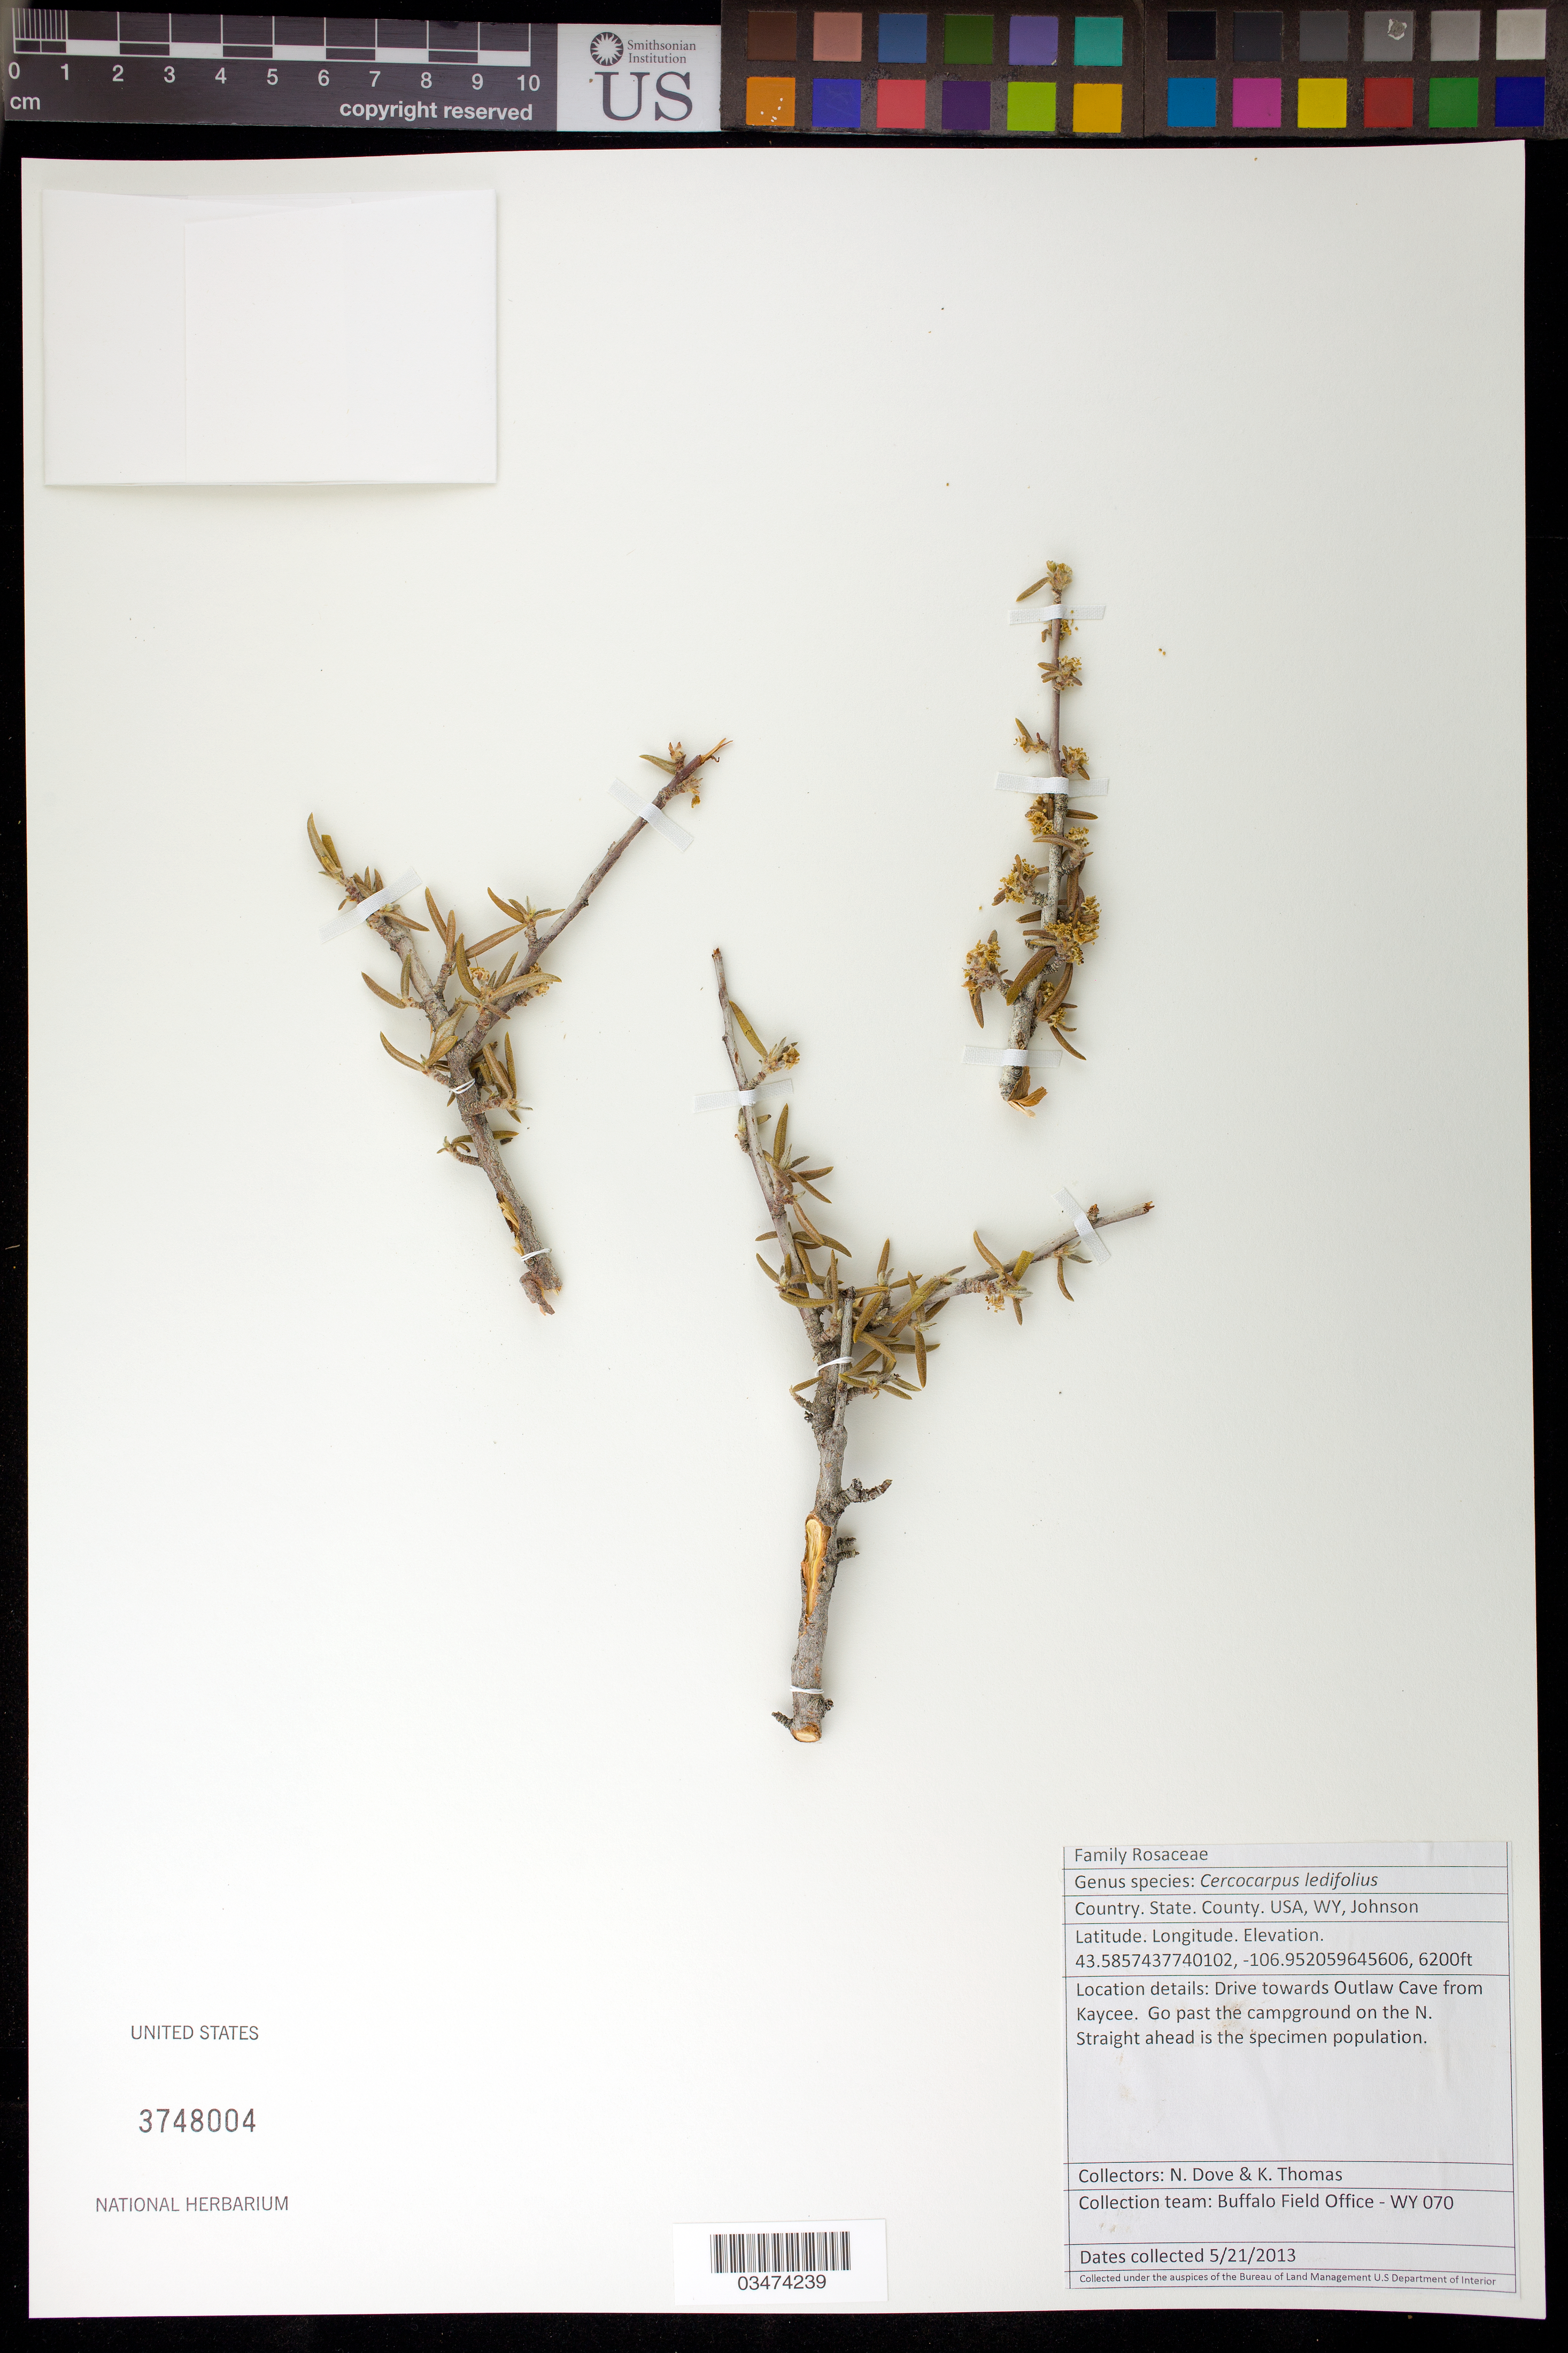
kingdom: Plantae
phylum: Tracheophyta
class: Magnoliopsida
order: Rosales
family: Rosaceae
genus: Cercocarpus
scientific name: Cercocarpus ledifolius f. hirsutus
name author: C.K. Schneid.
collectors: N. Dove & K. Thomas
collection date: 2013-05-21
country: United States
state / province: Wyoming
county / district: Johnson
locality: Towards Outlaw from Kaycee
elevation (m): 1890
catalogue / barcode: US 3748004